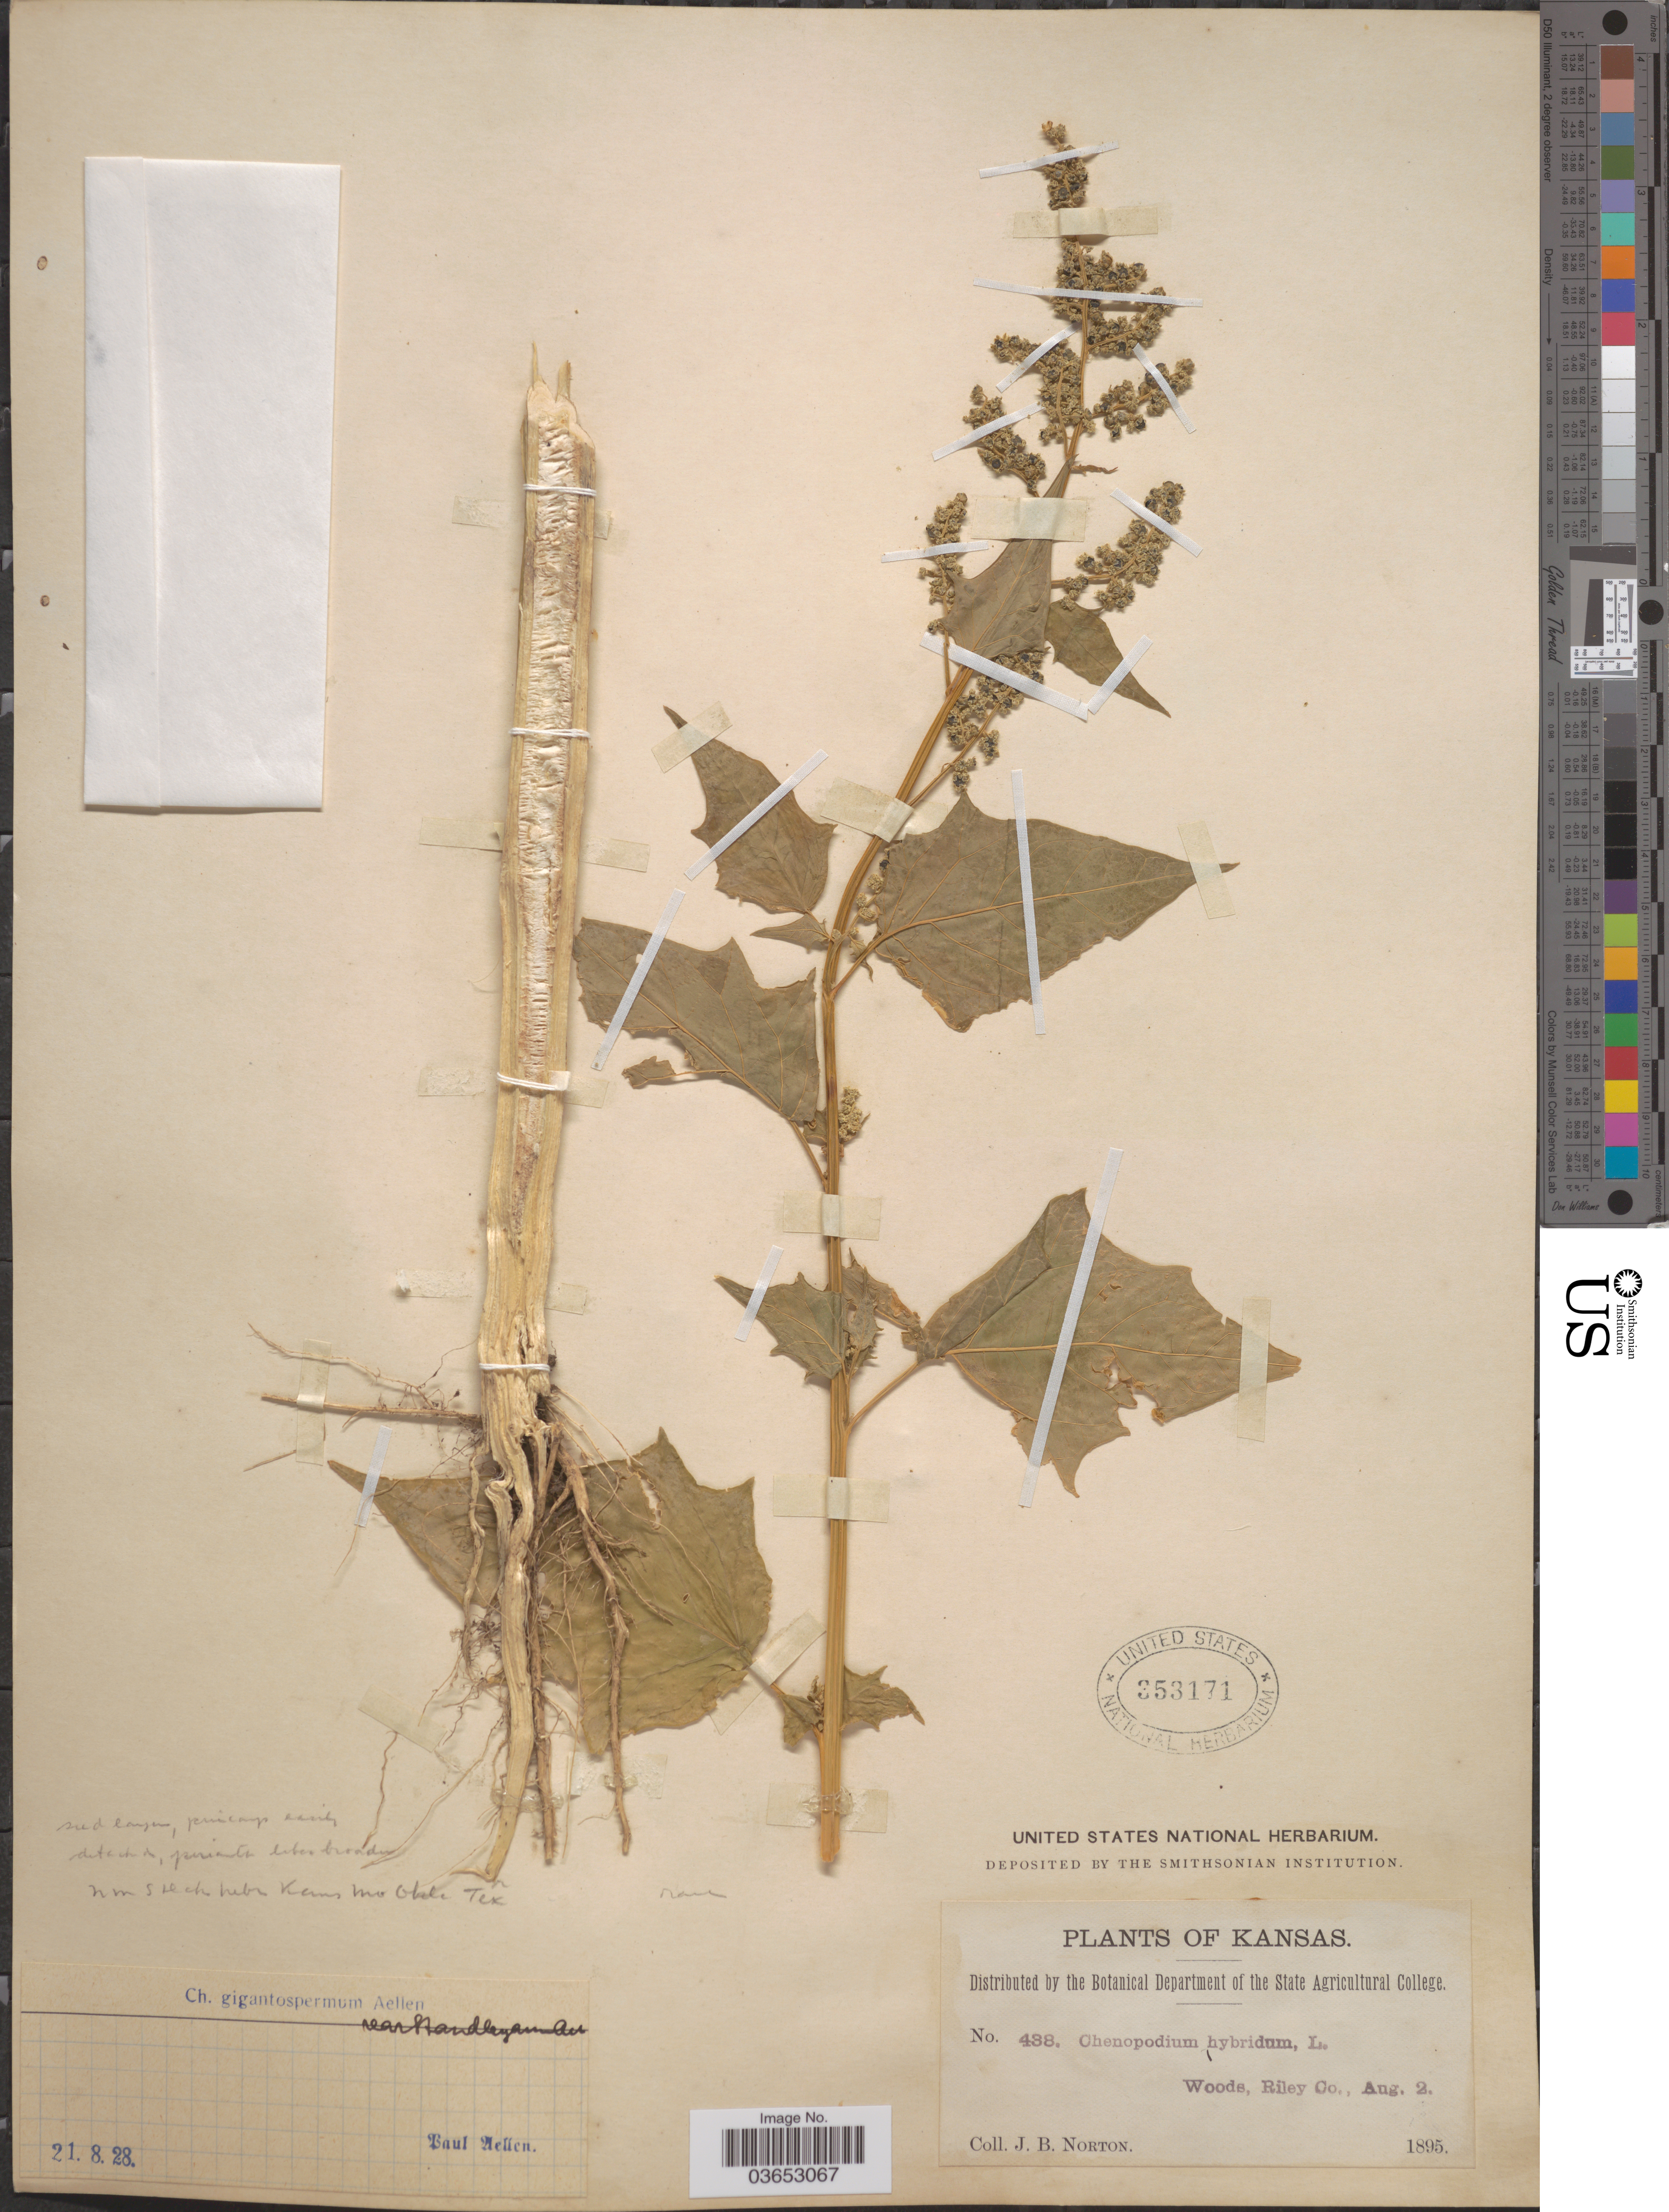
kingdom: Plantae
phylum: Tracheophyta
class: Magnoliopsida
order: Caryophyllales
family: Amaranthaceae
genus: Chenopodium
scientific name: Chenopodium gigantospermum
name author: Aellen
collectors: J. B. Norton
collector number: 438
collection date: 1895-08-02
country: United States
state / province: Kansas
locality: Woods, Riley Co.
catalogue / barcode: US 353171